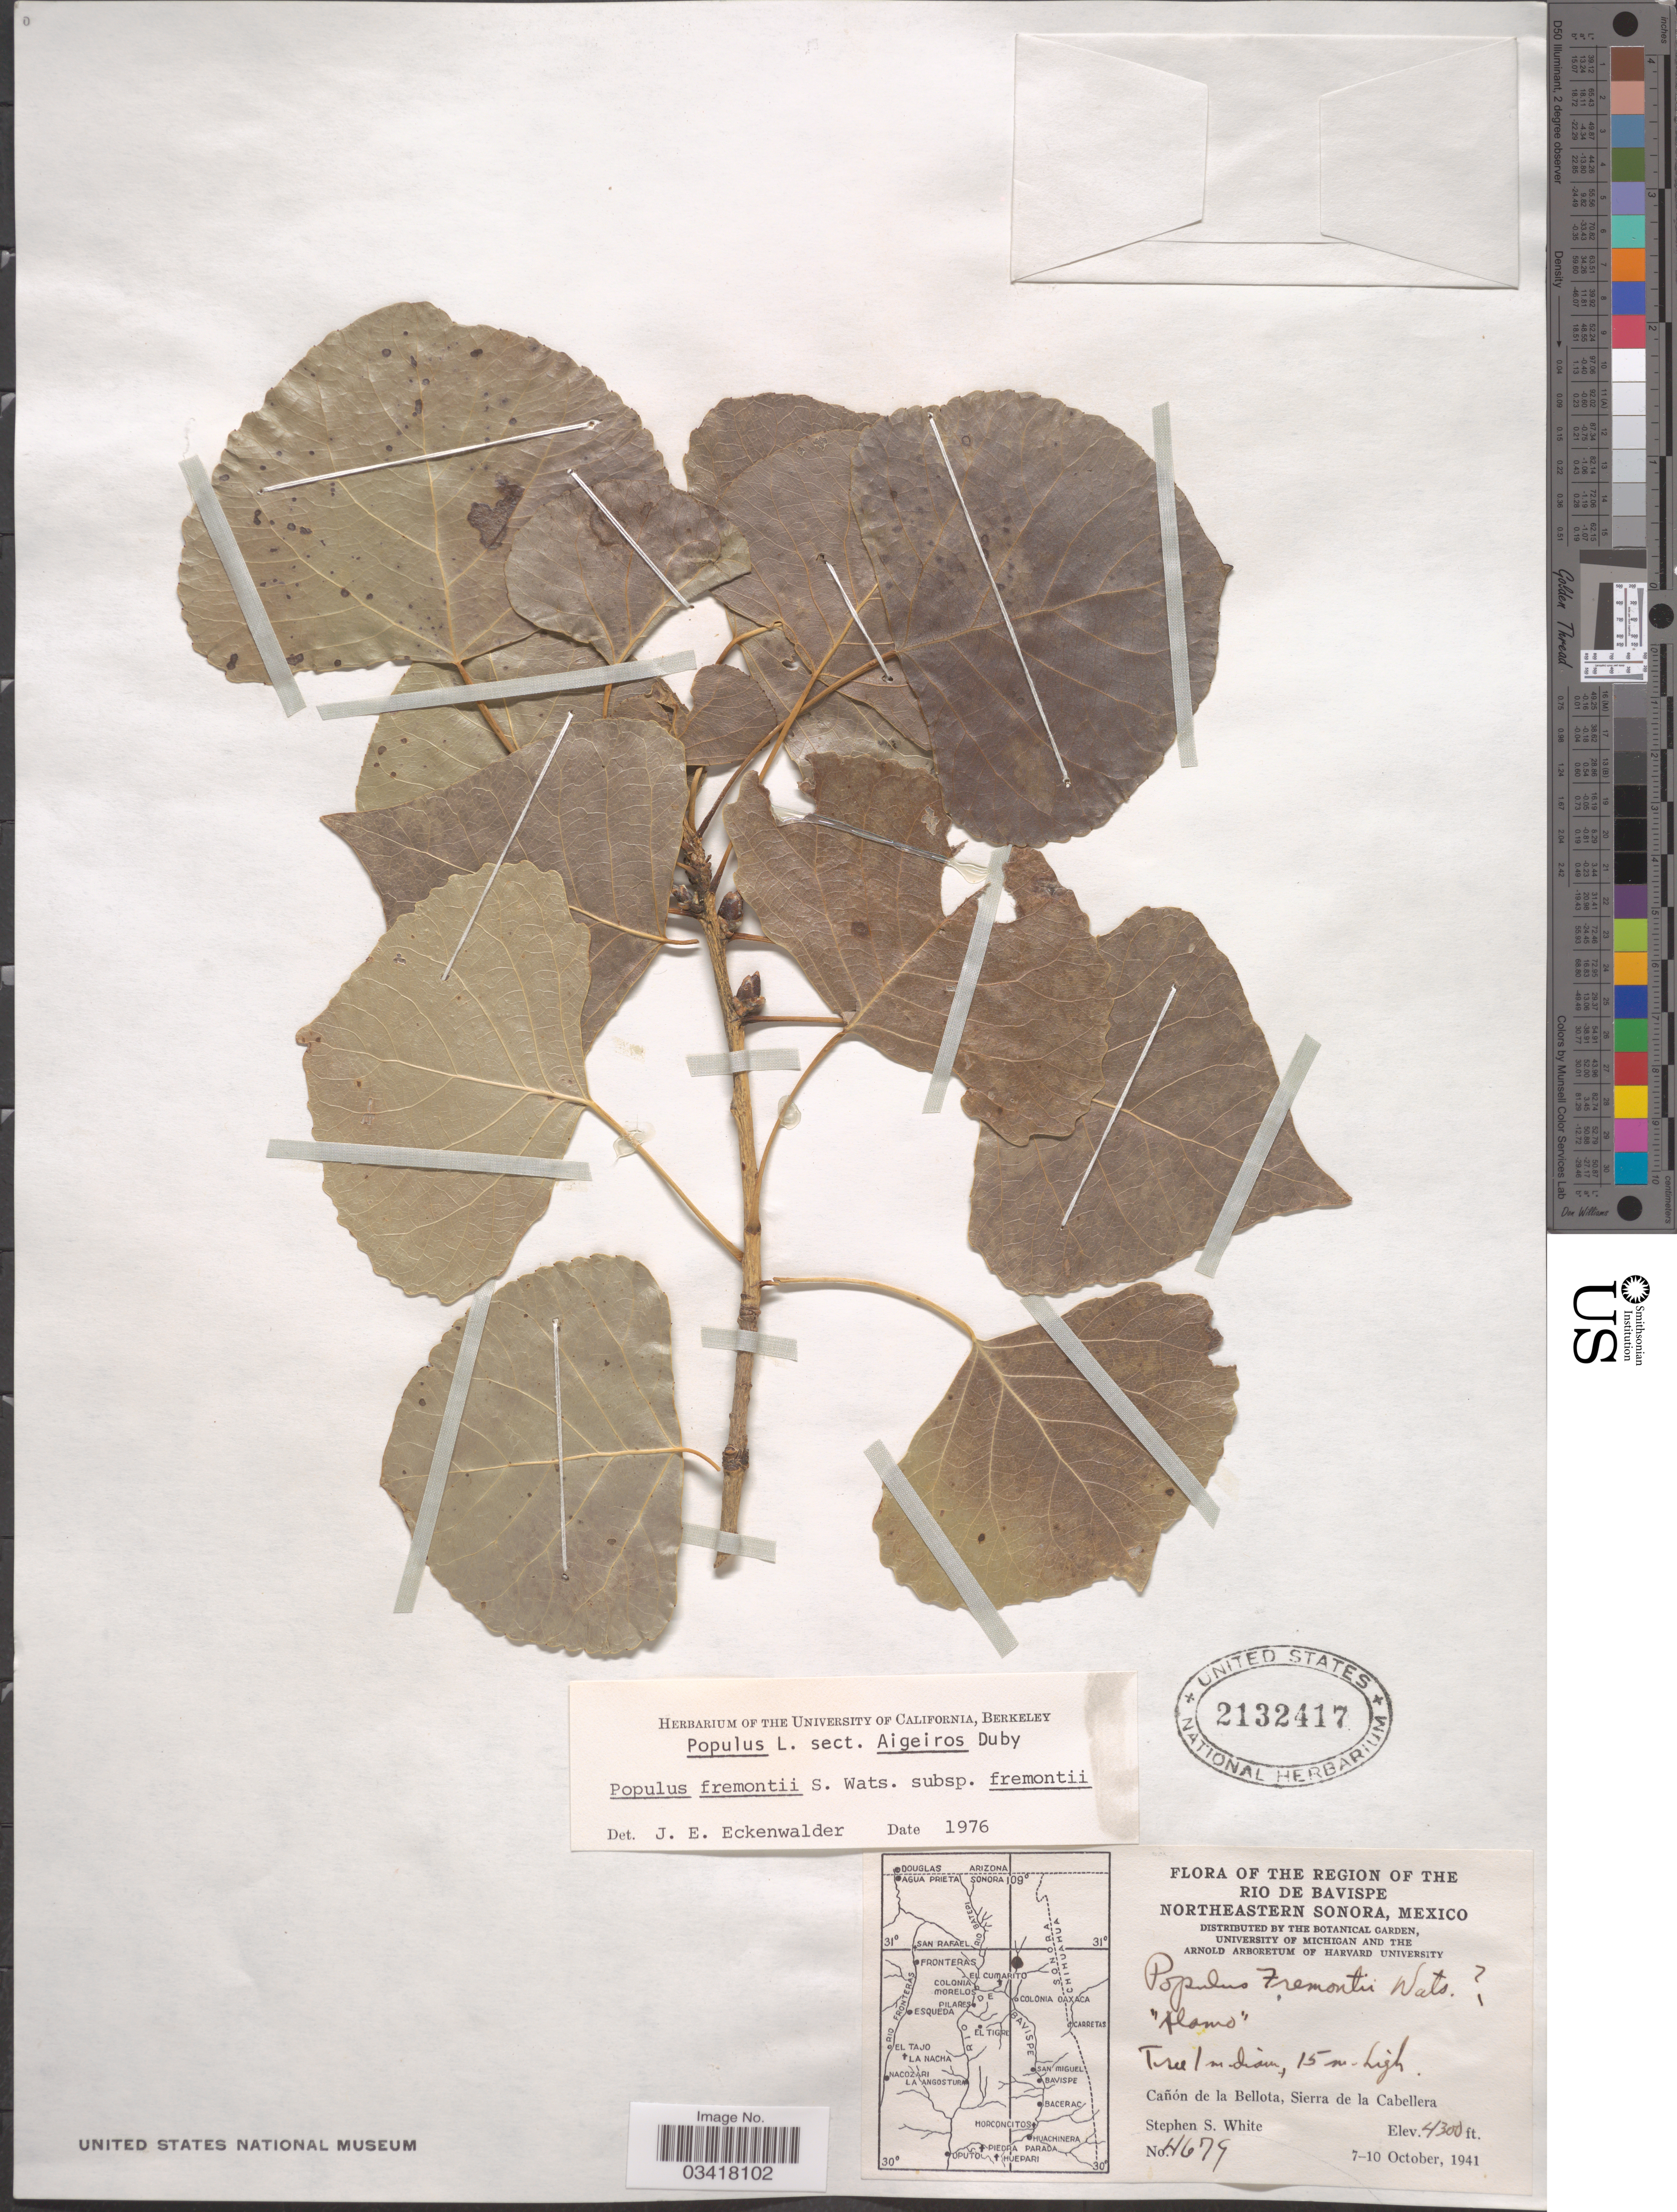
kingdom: Plantae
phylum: Tracheophyta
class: Magnoliopsida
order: Malpighiales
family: Salicaceae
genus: Populus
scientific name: Populus fremontii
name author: S. Watson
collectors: S. S. White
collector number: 4679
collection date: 1941-10-07/1941-10-10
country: Mexico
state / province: Sonora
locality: Region of the Rio de Bavispe. Cañon de la Bellota, Sierra de la Cabellera.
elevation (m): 1311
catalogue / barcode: US 2132417